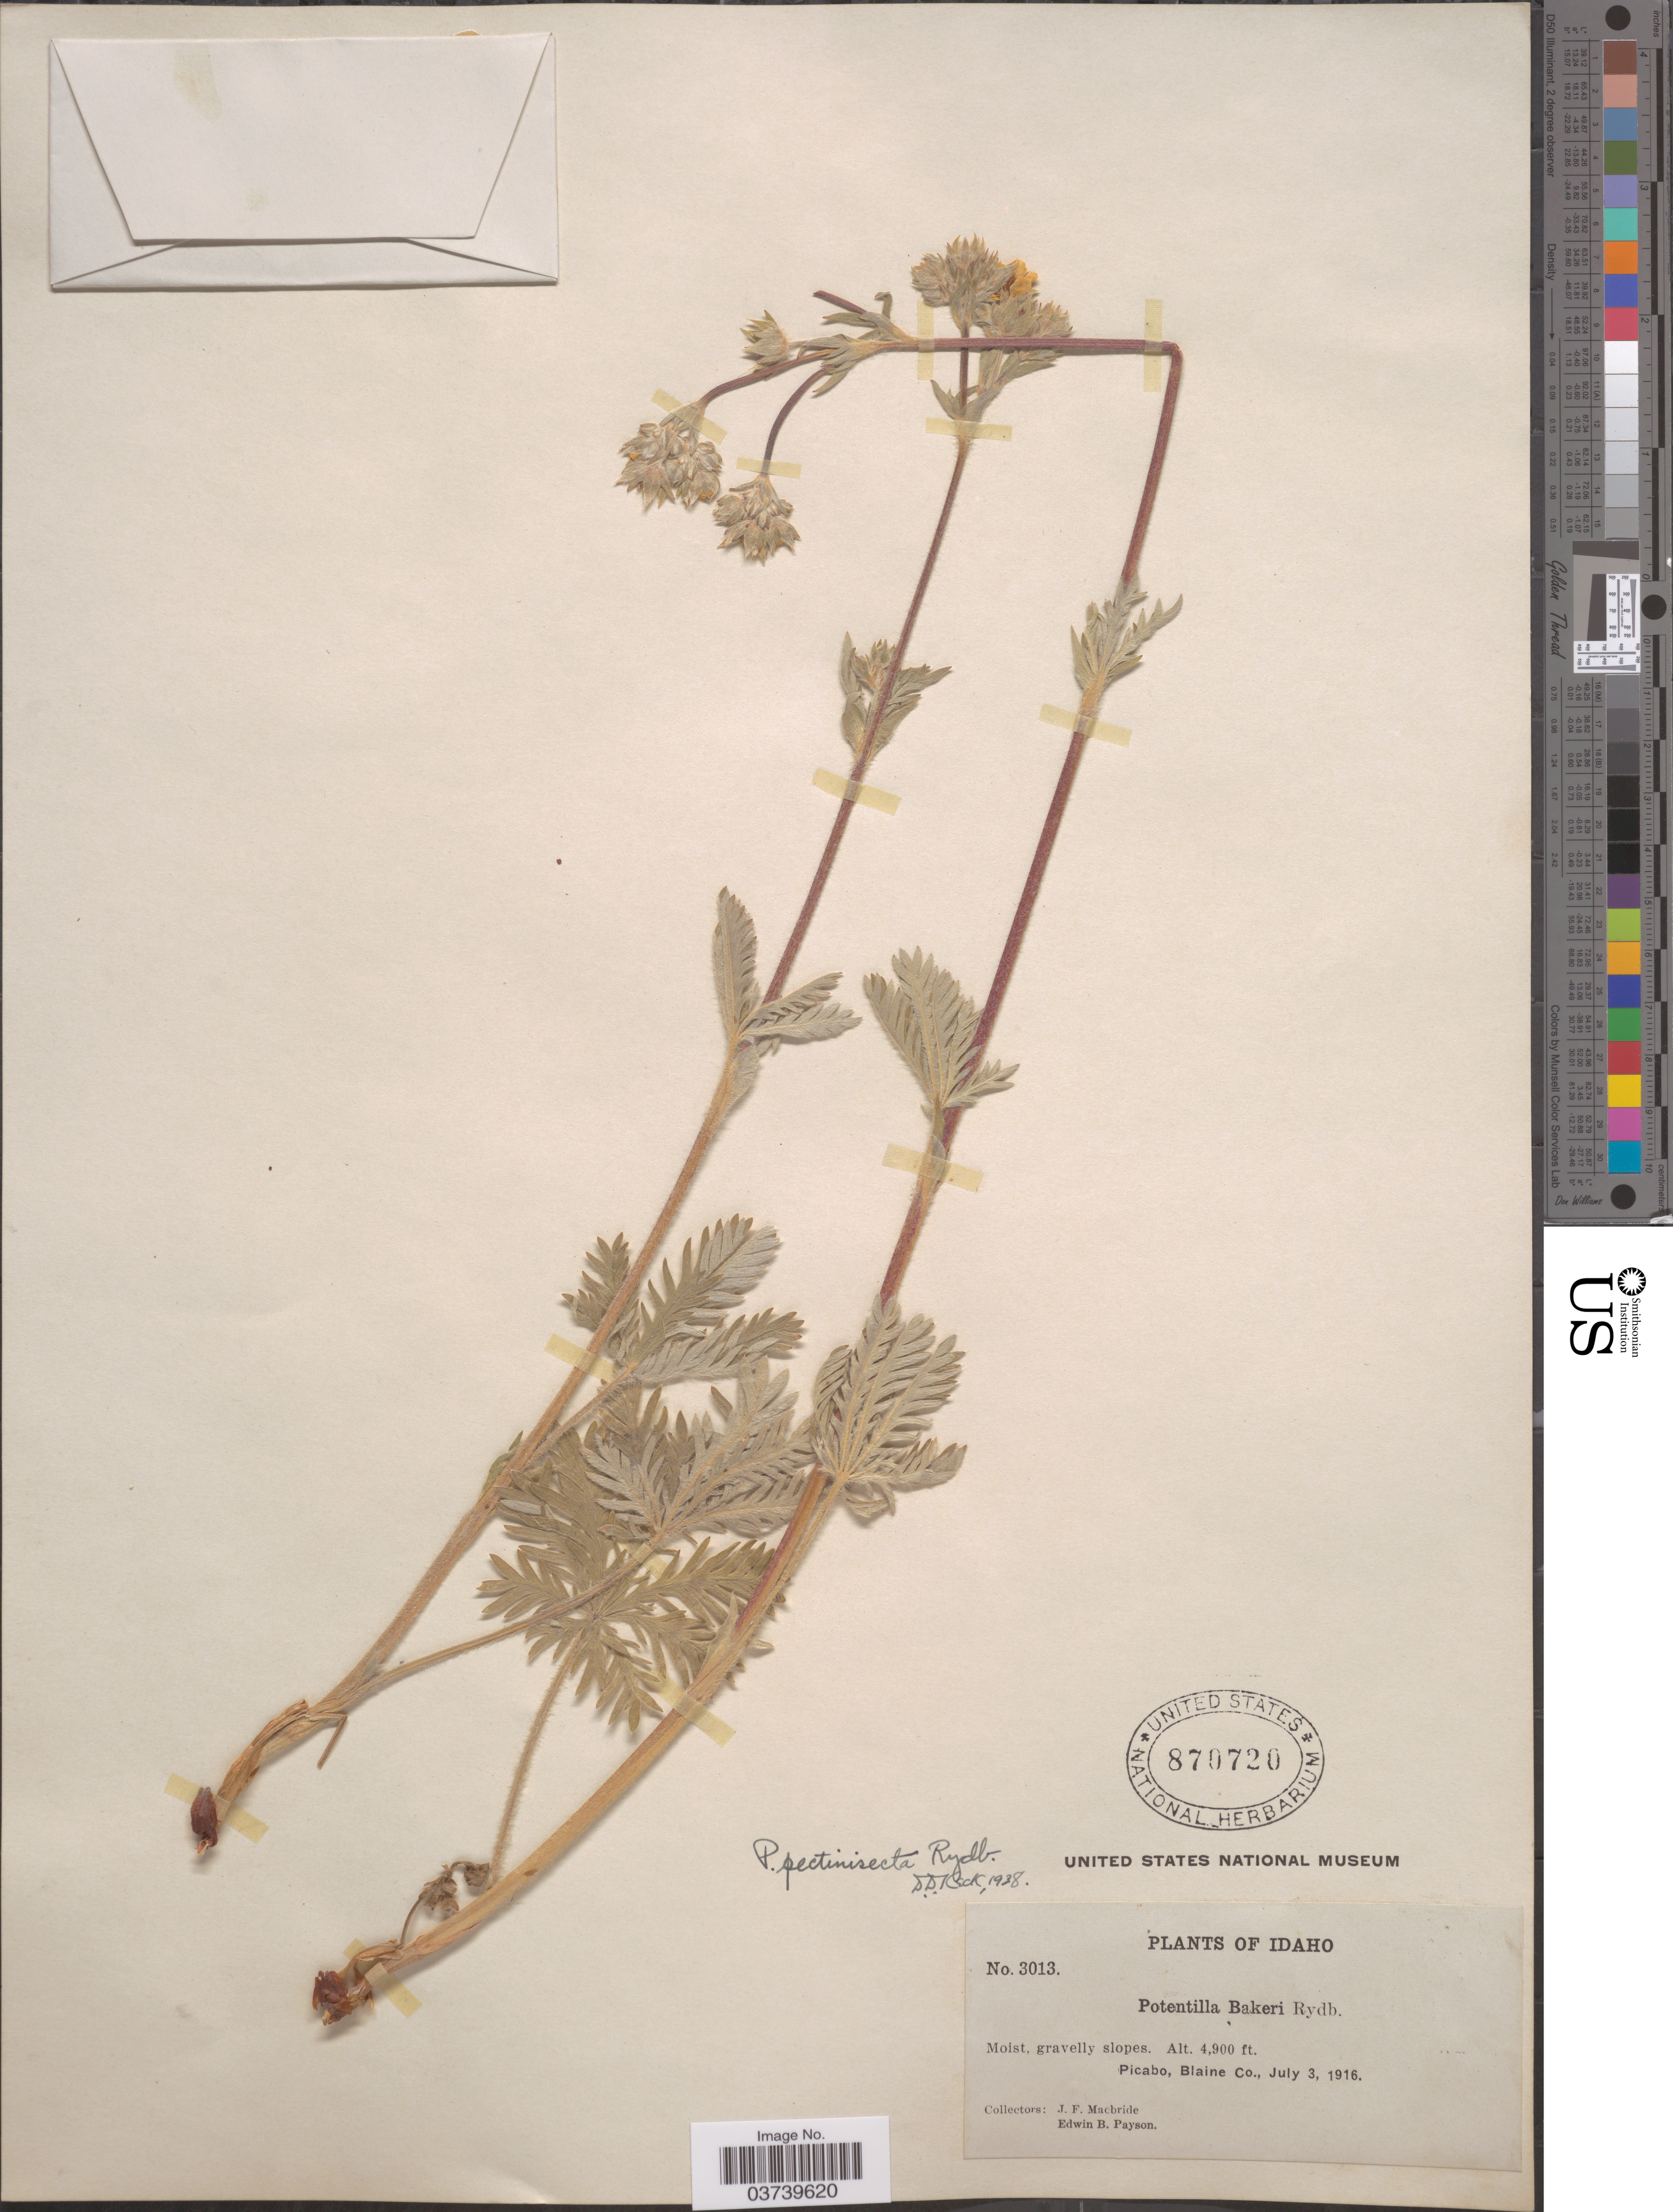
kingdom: Plantae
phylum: Tracheophyta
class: Magnoliopsida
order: Rosales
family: Rosaceae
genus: Potentilla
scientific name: Potentilla gracilis var. elmeri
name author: (Rydb.) Jeps.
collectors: J. F. Macbride & E. B. Payson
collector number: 3013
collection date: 1916-07-03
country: United States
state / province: Idaho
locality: Picabo, Blaine Co.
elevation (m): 1494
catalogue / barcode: US 870720